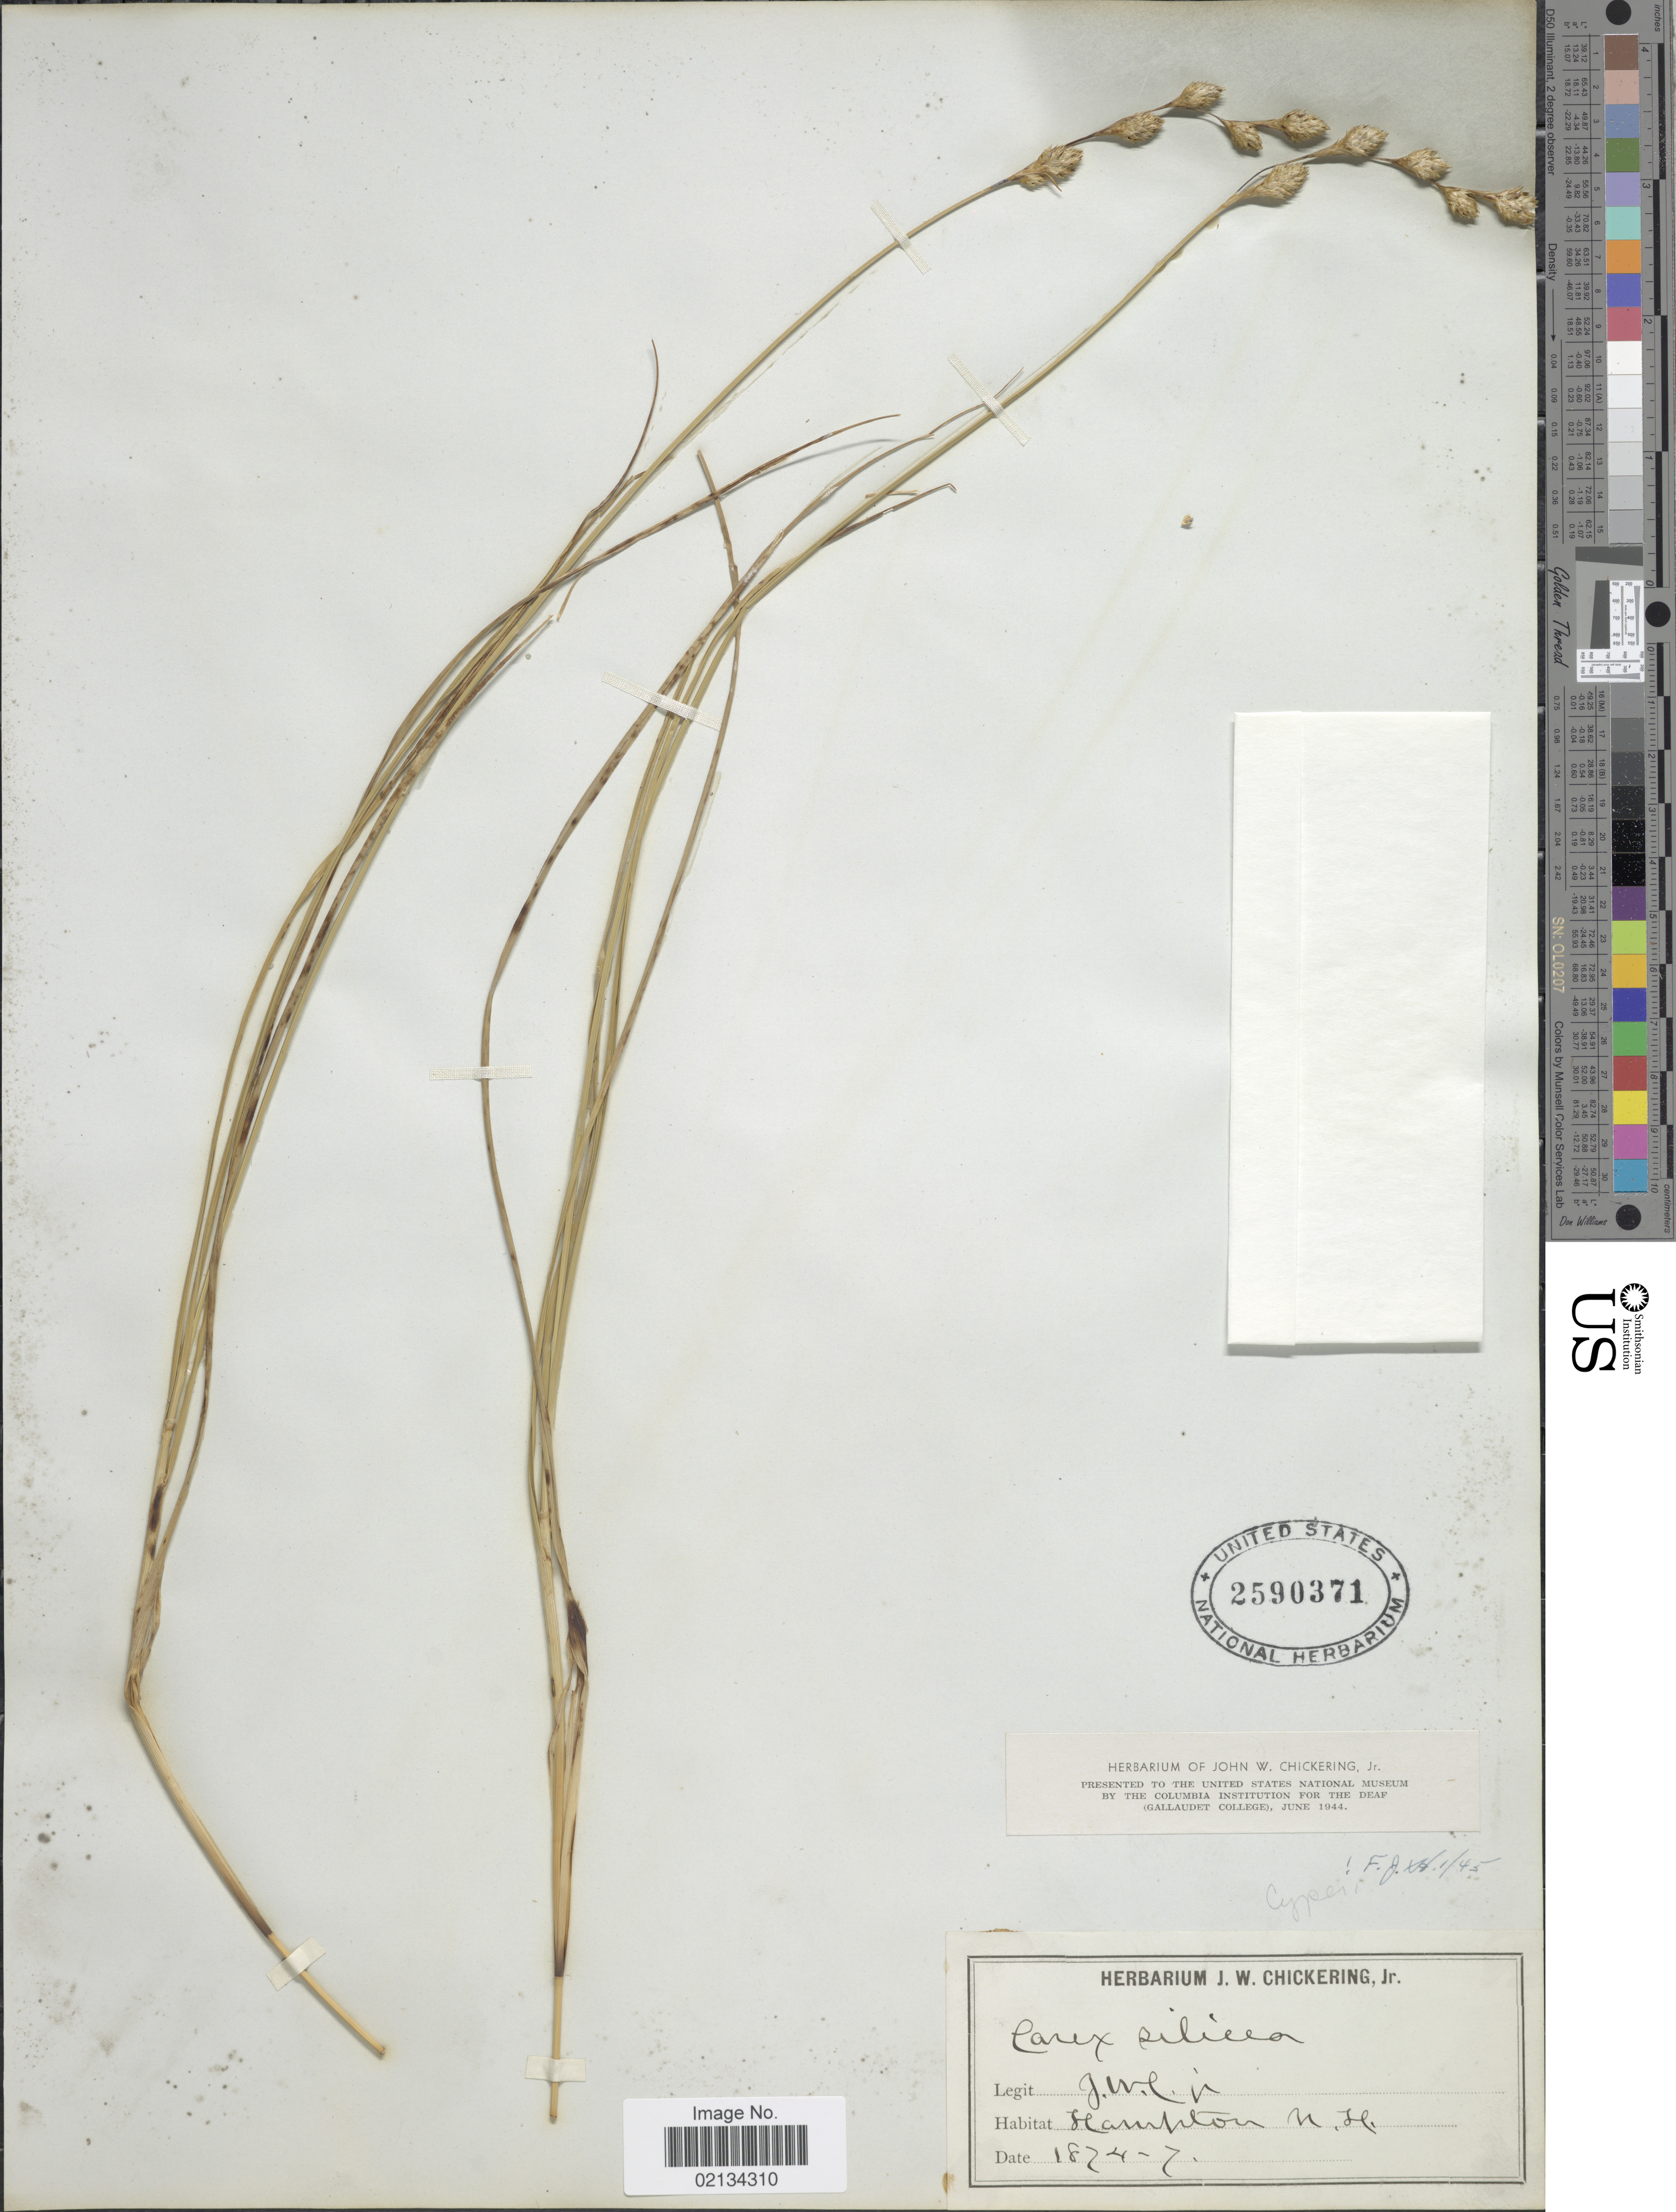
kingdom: Plantae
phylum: Tracheophyta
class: Liliopsida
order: Poales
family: Cyperaceae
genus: Carex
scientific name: Carex silicea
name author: Olney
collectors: J. W. Chickering Jr.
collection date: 1874-07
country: United States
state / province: New Hampshire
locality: Hampton.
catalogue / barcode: US 2590371